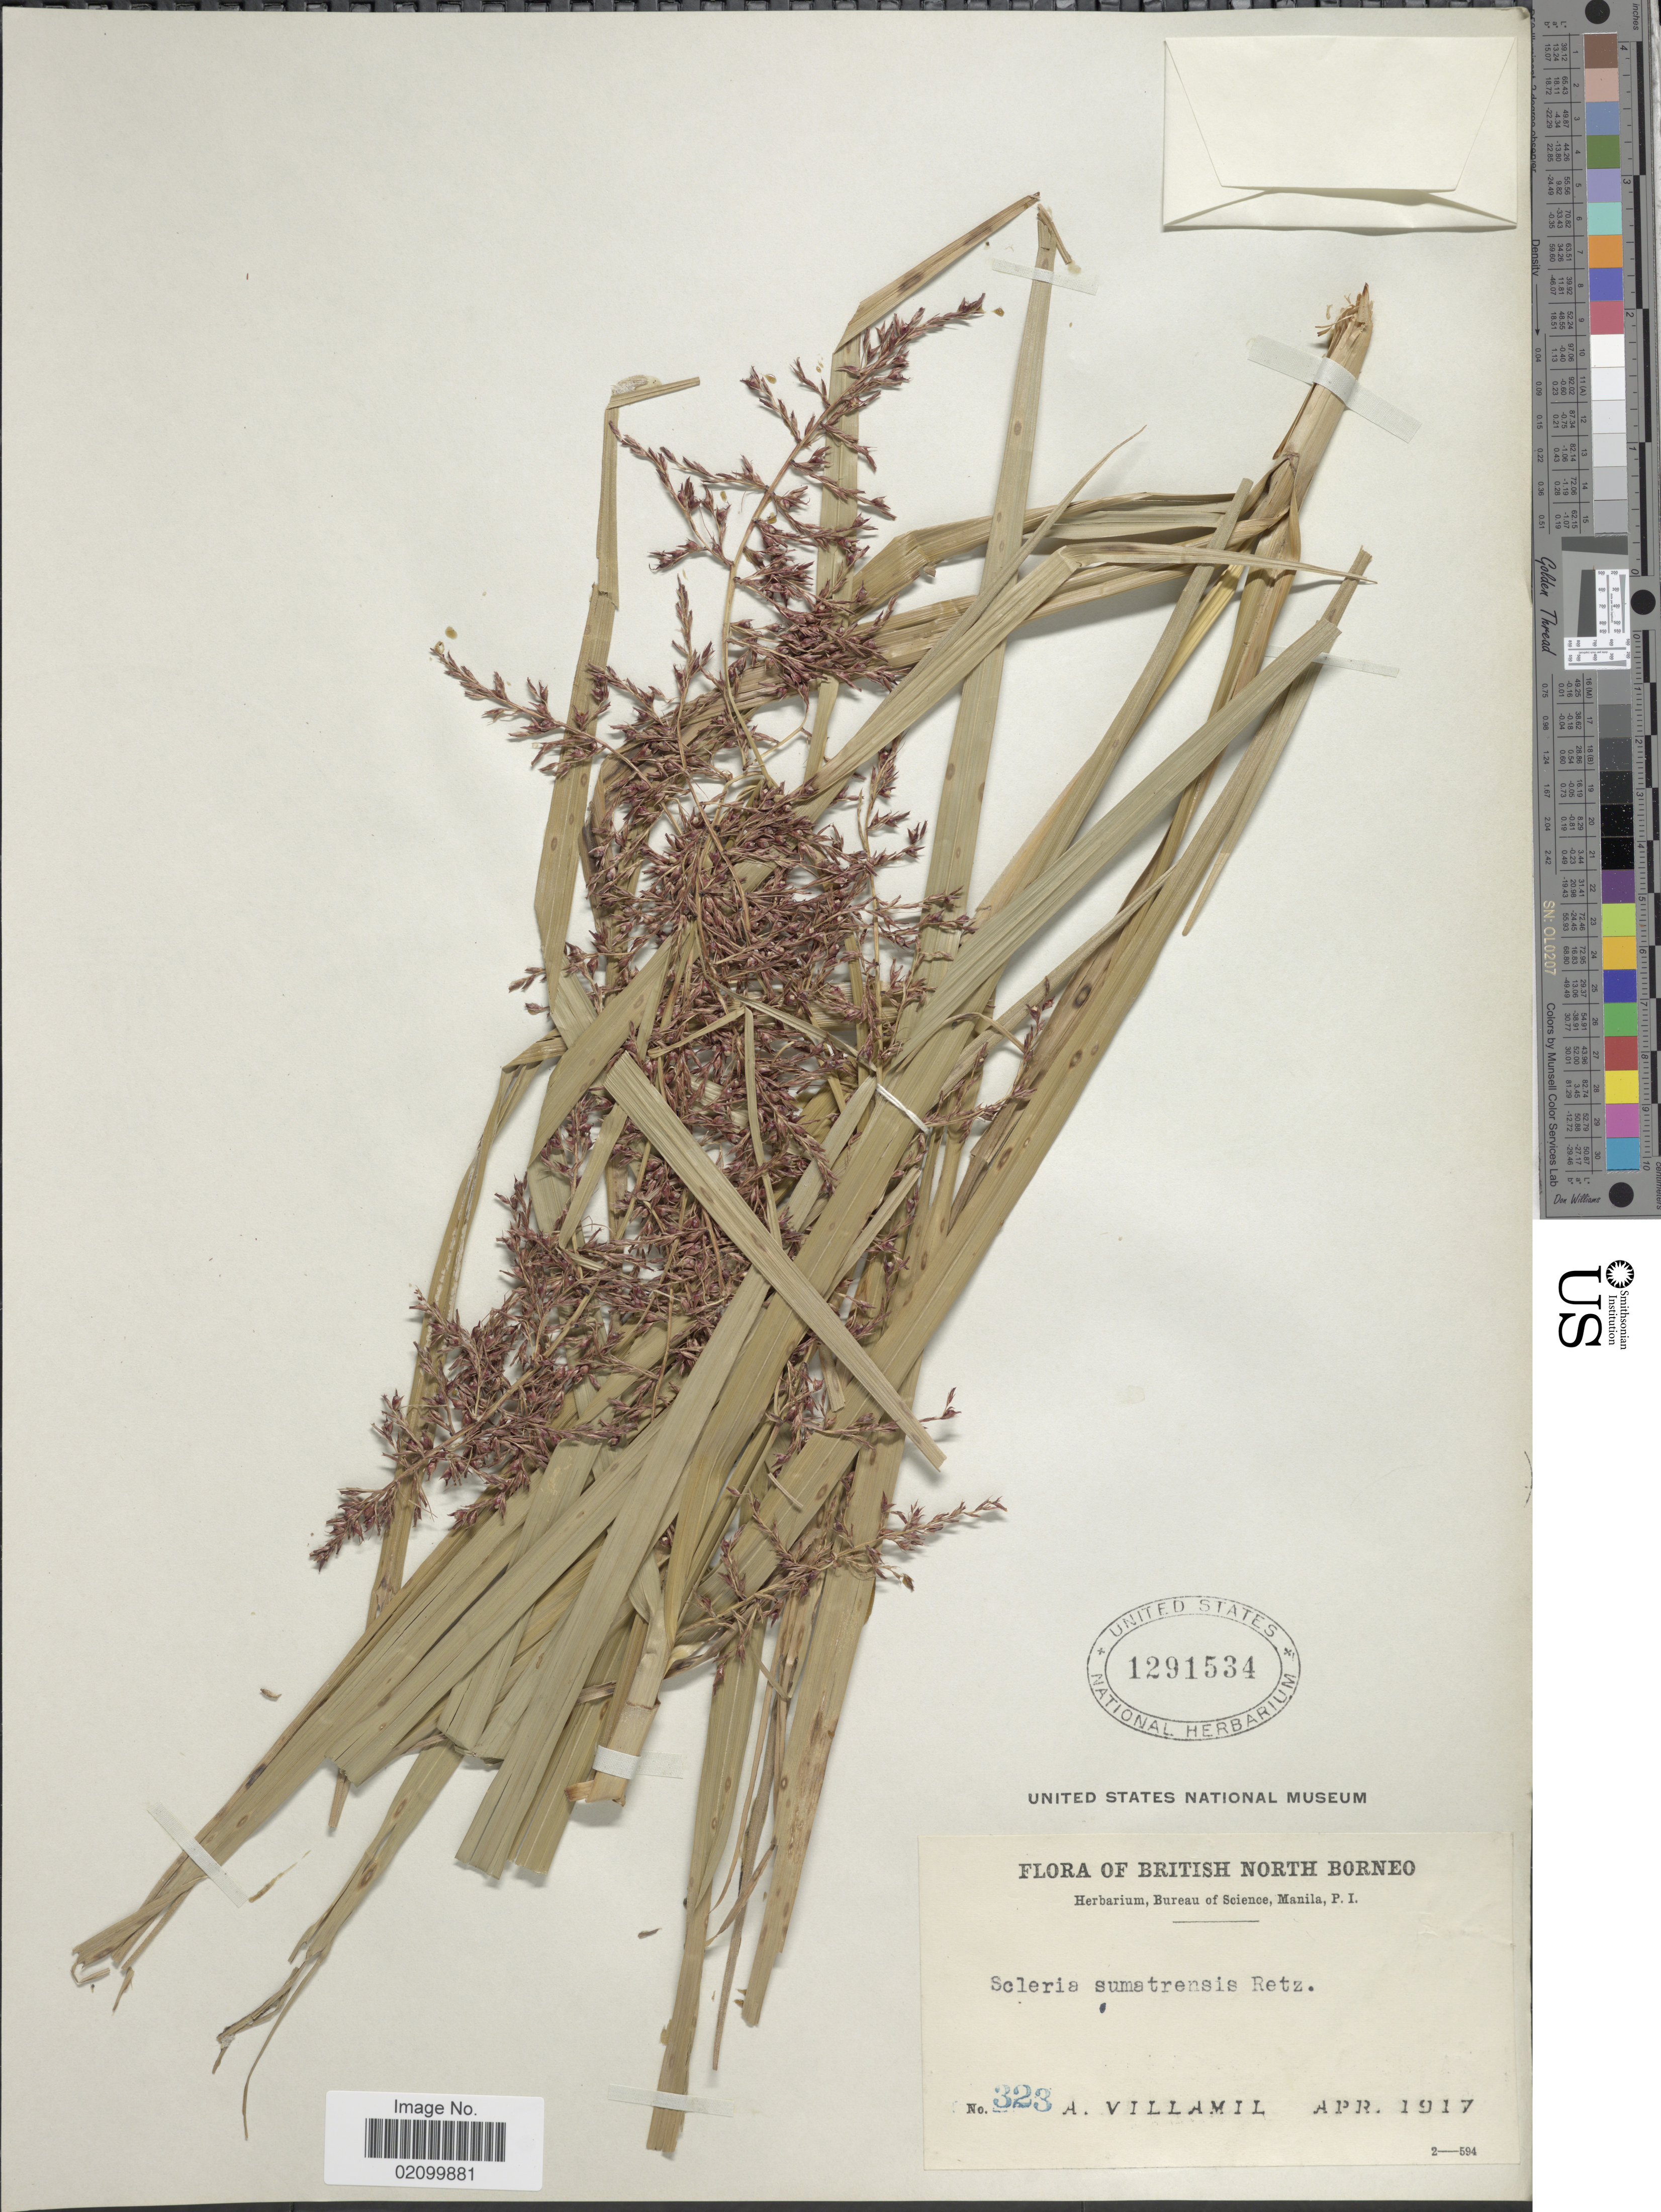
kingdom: Plantae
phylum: Tracheophyta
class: Liliopsida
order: Poales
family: Cyperaceae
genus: Scleria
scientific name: Scleria sumatrensis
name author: Retz.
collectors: A. Villamil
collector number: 323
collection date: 1917-04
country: Malaysia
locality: British North Borneo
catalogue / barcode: US 1291534